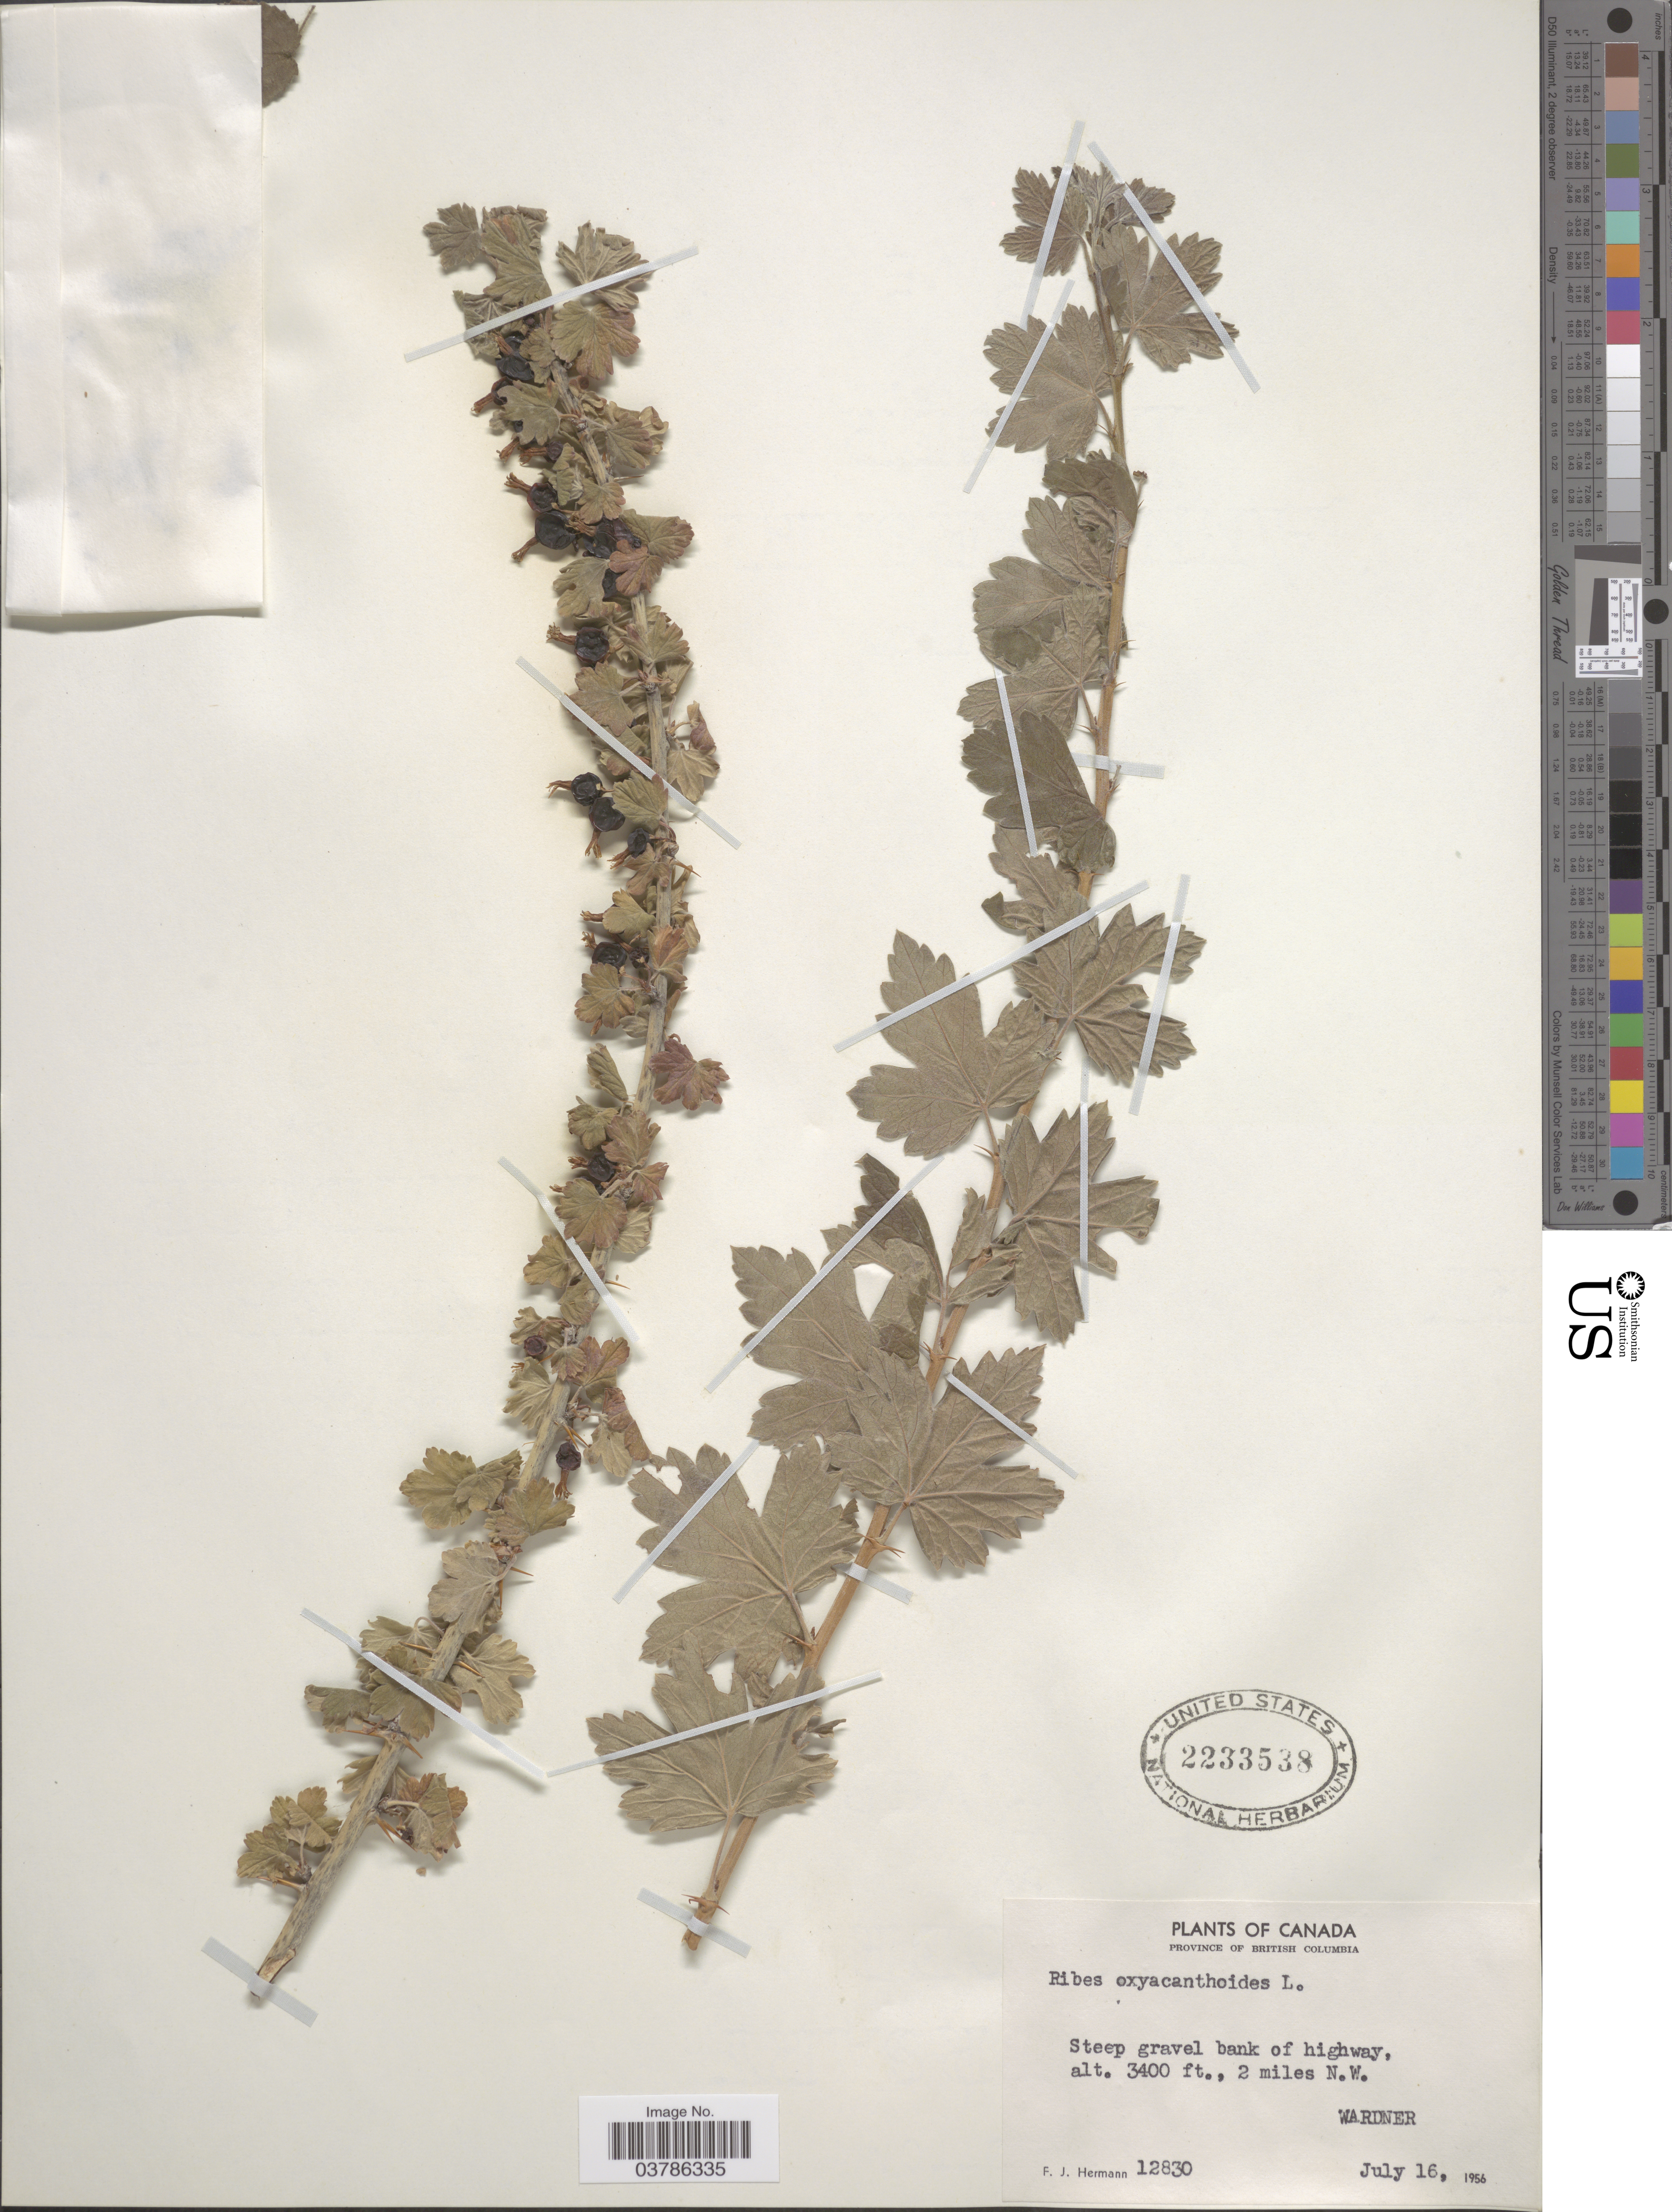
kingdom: Plantae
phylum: Tracheophyta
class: Magnoliopsida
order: Saxifragales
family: Grossulariaceae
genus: Ribes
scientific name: Ribes oxyacanthoides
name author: L.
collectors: F. J. Hermann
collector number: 12830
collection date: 1956-07-16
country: Canada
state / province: British Columbia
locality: Province of British Columbia. Steep gravel bank of highway, 2 miles N.W. Wardner.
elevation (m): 1036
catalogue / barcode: US 2233538